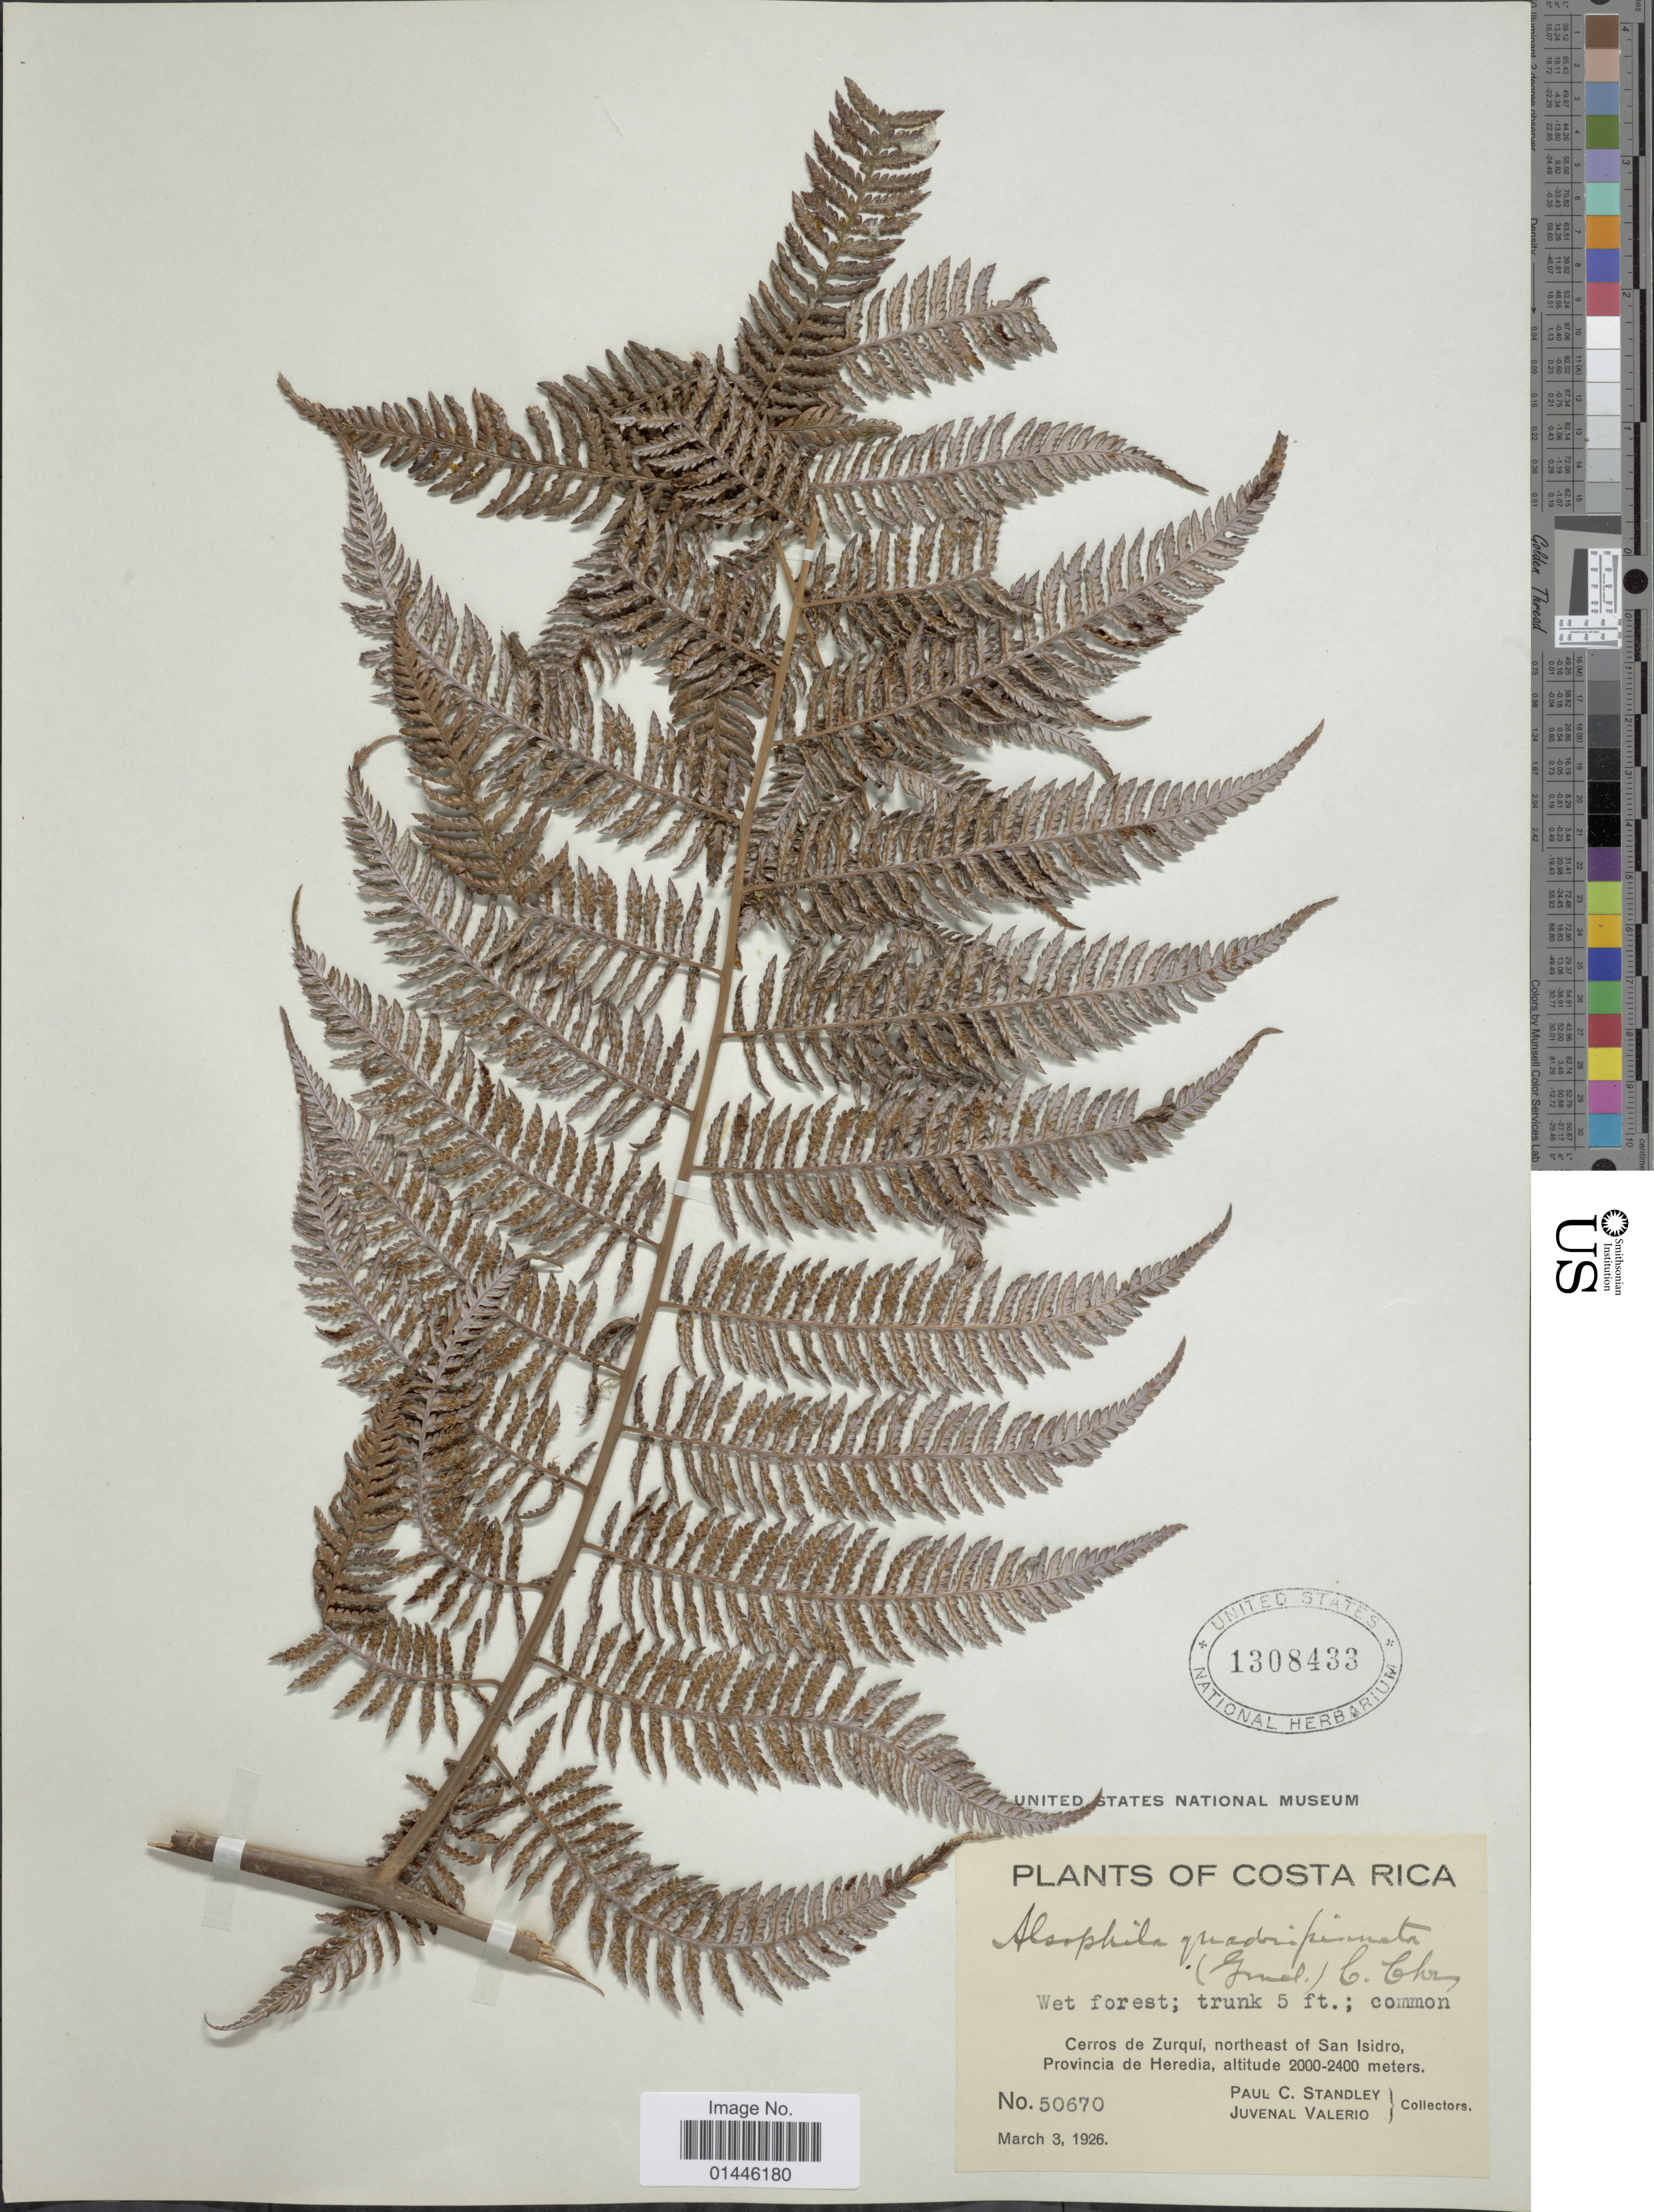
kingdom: Plantae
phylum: Tracheophyta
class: Polypodiopsida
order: Cyatheales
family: Dicksoniaceae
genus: Lophosoria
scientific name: Lophosoria quadripinnata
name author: (J.F. Gmel.) C. Chr.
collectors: P. C. Standley & J. Valerio R.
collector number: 50670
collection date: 1926-03-03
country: Costa Rica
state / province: Heredia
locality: Cerros de Zurquí, northeast of San Isidro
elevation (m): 2000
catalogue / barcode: US 1308433